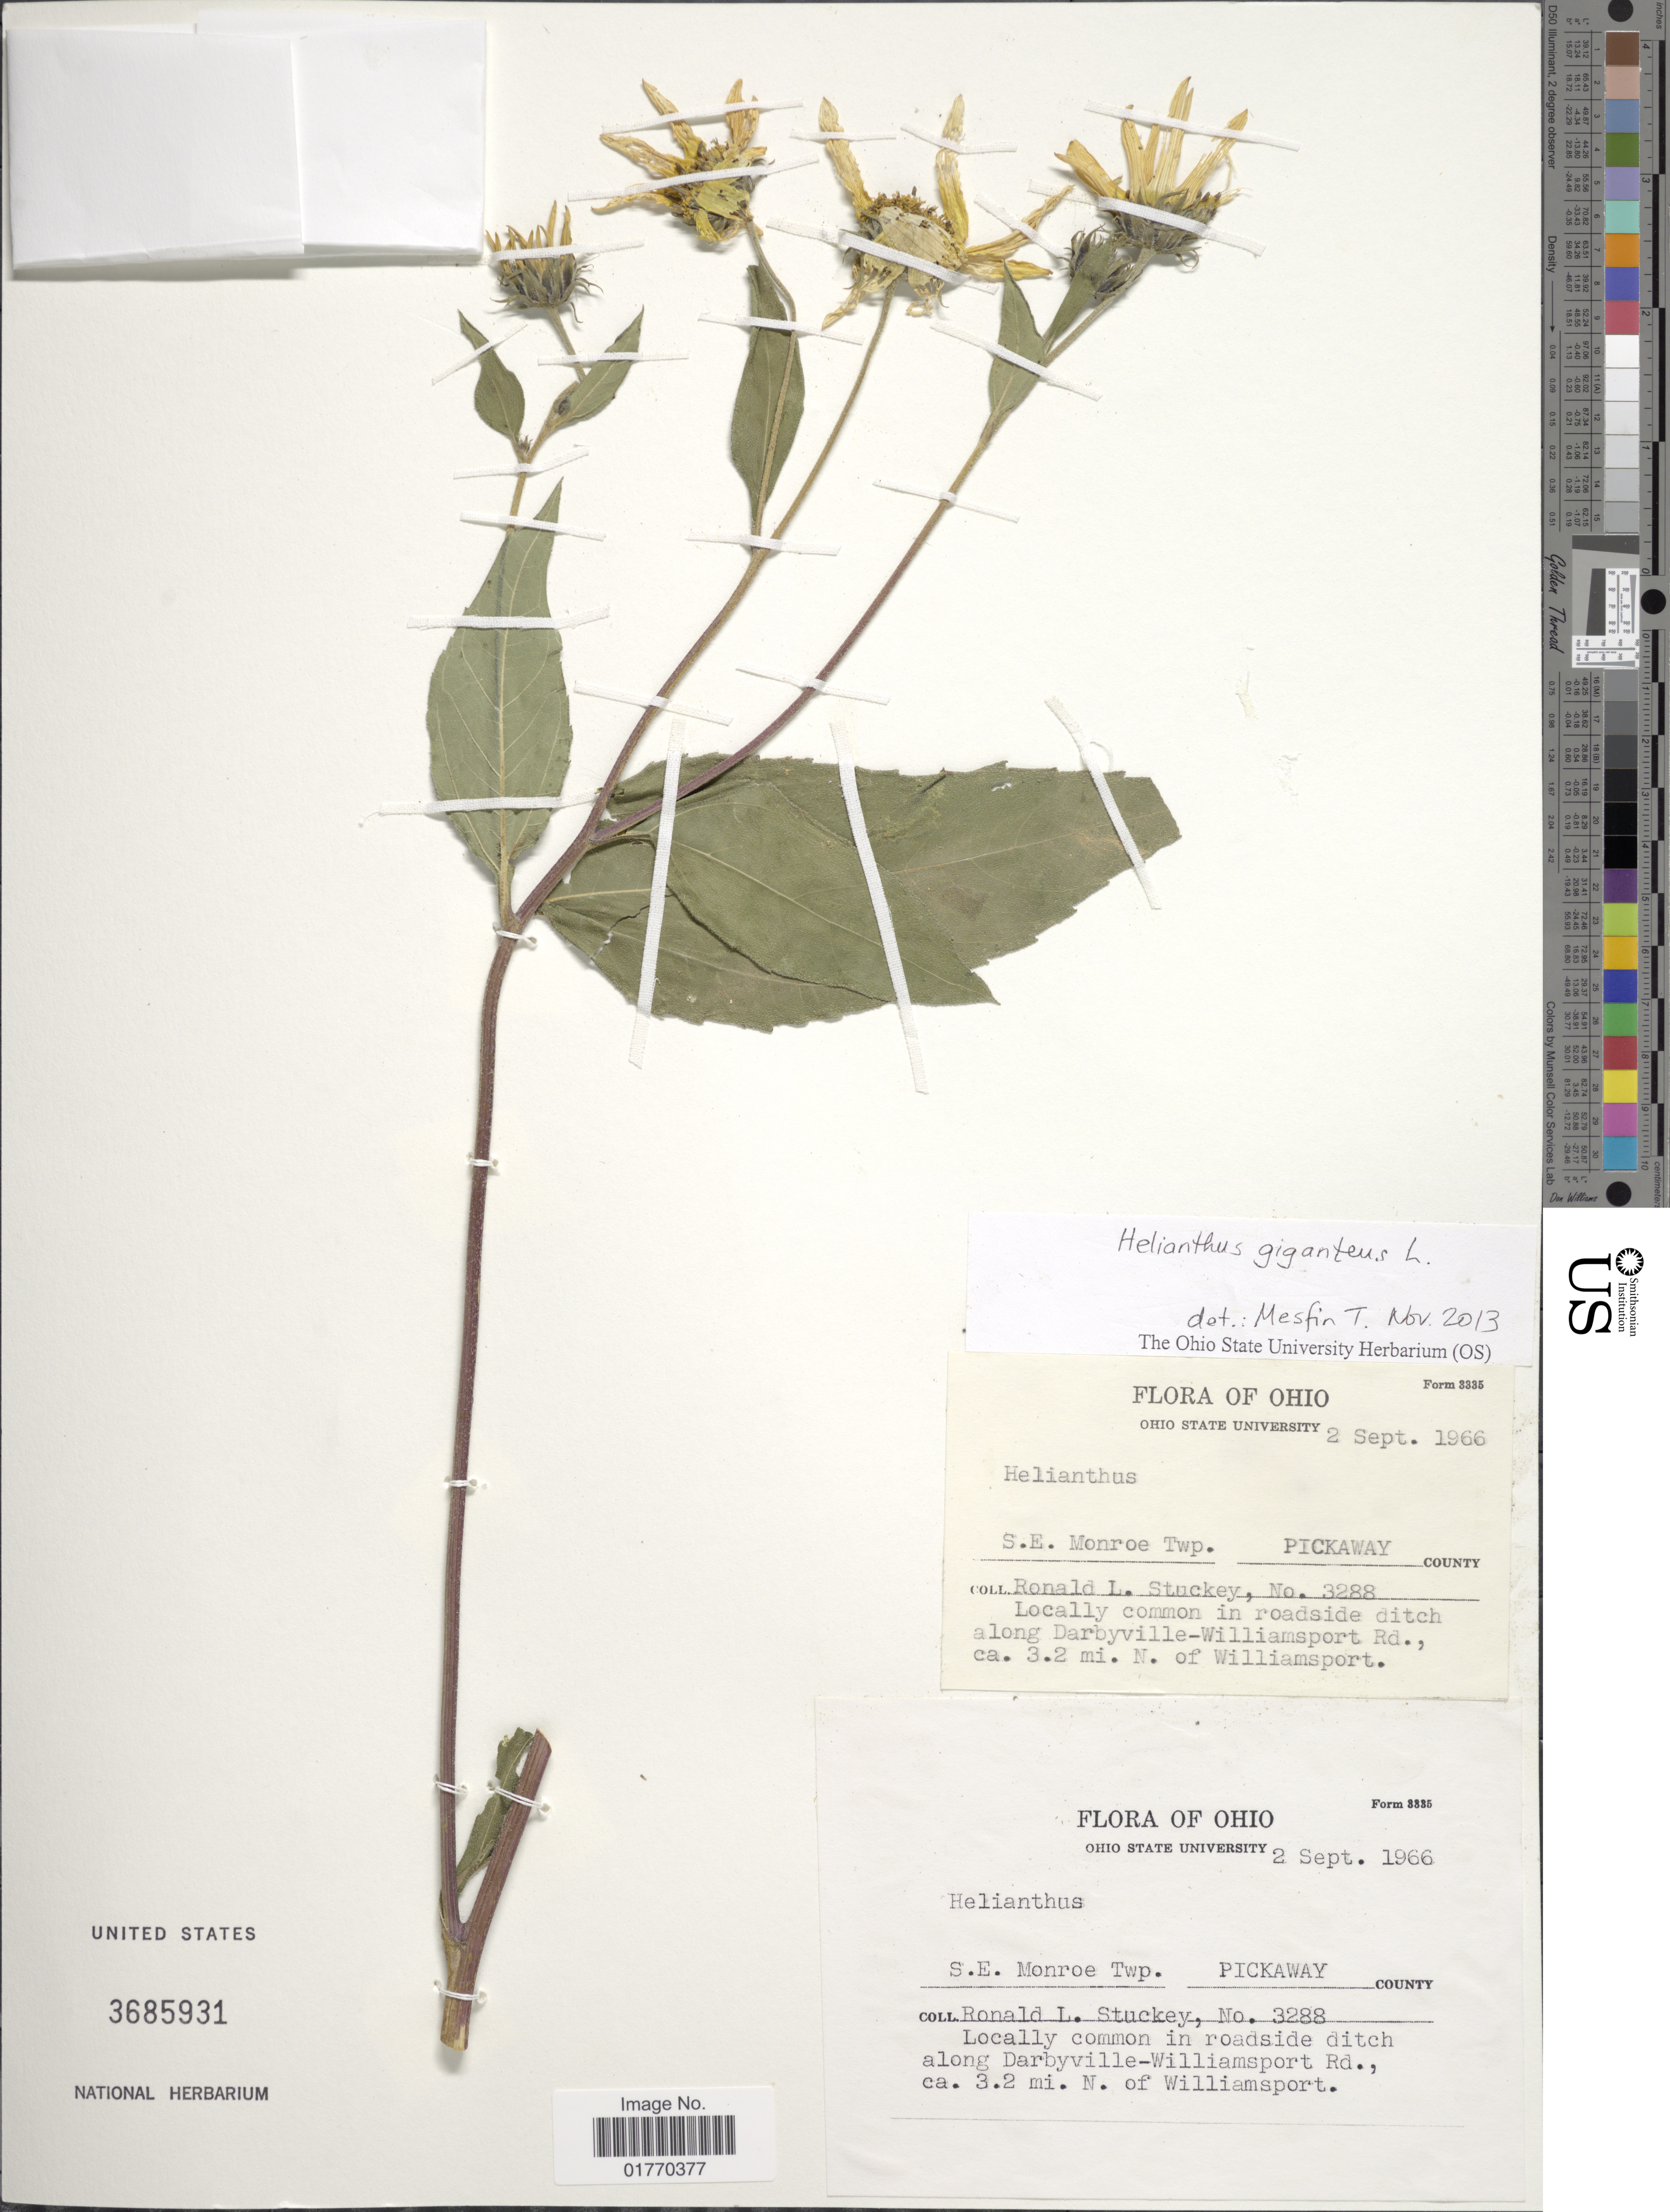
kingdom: Plantae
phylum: Tracheophyta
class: Magnoliopsida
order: Asterales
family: Asteraceae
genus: Helianthus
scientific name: Helianthus giganteus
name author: L.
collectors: R. L. Stuckey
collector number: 3288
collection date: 1966-09-02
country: United States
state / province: Ohio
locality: S. E. Monroe Twp., Pickaway County, Locally common in roadside ditch along Darbyville-Williamsport Rd., 3.2 mi. N. of Williamsport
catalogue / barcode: US 3685931